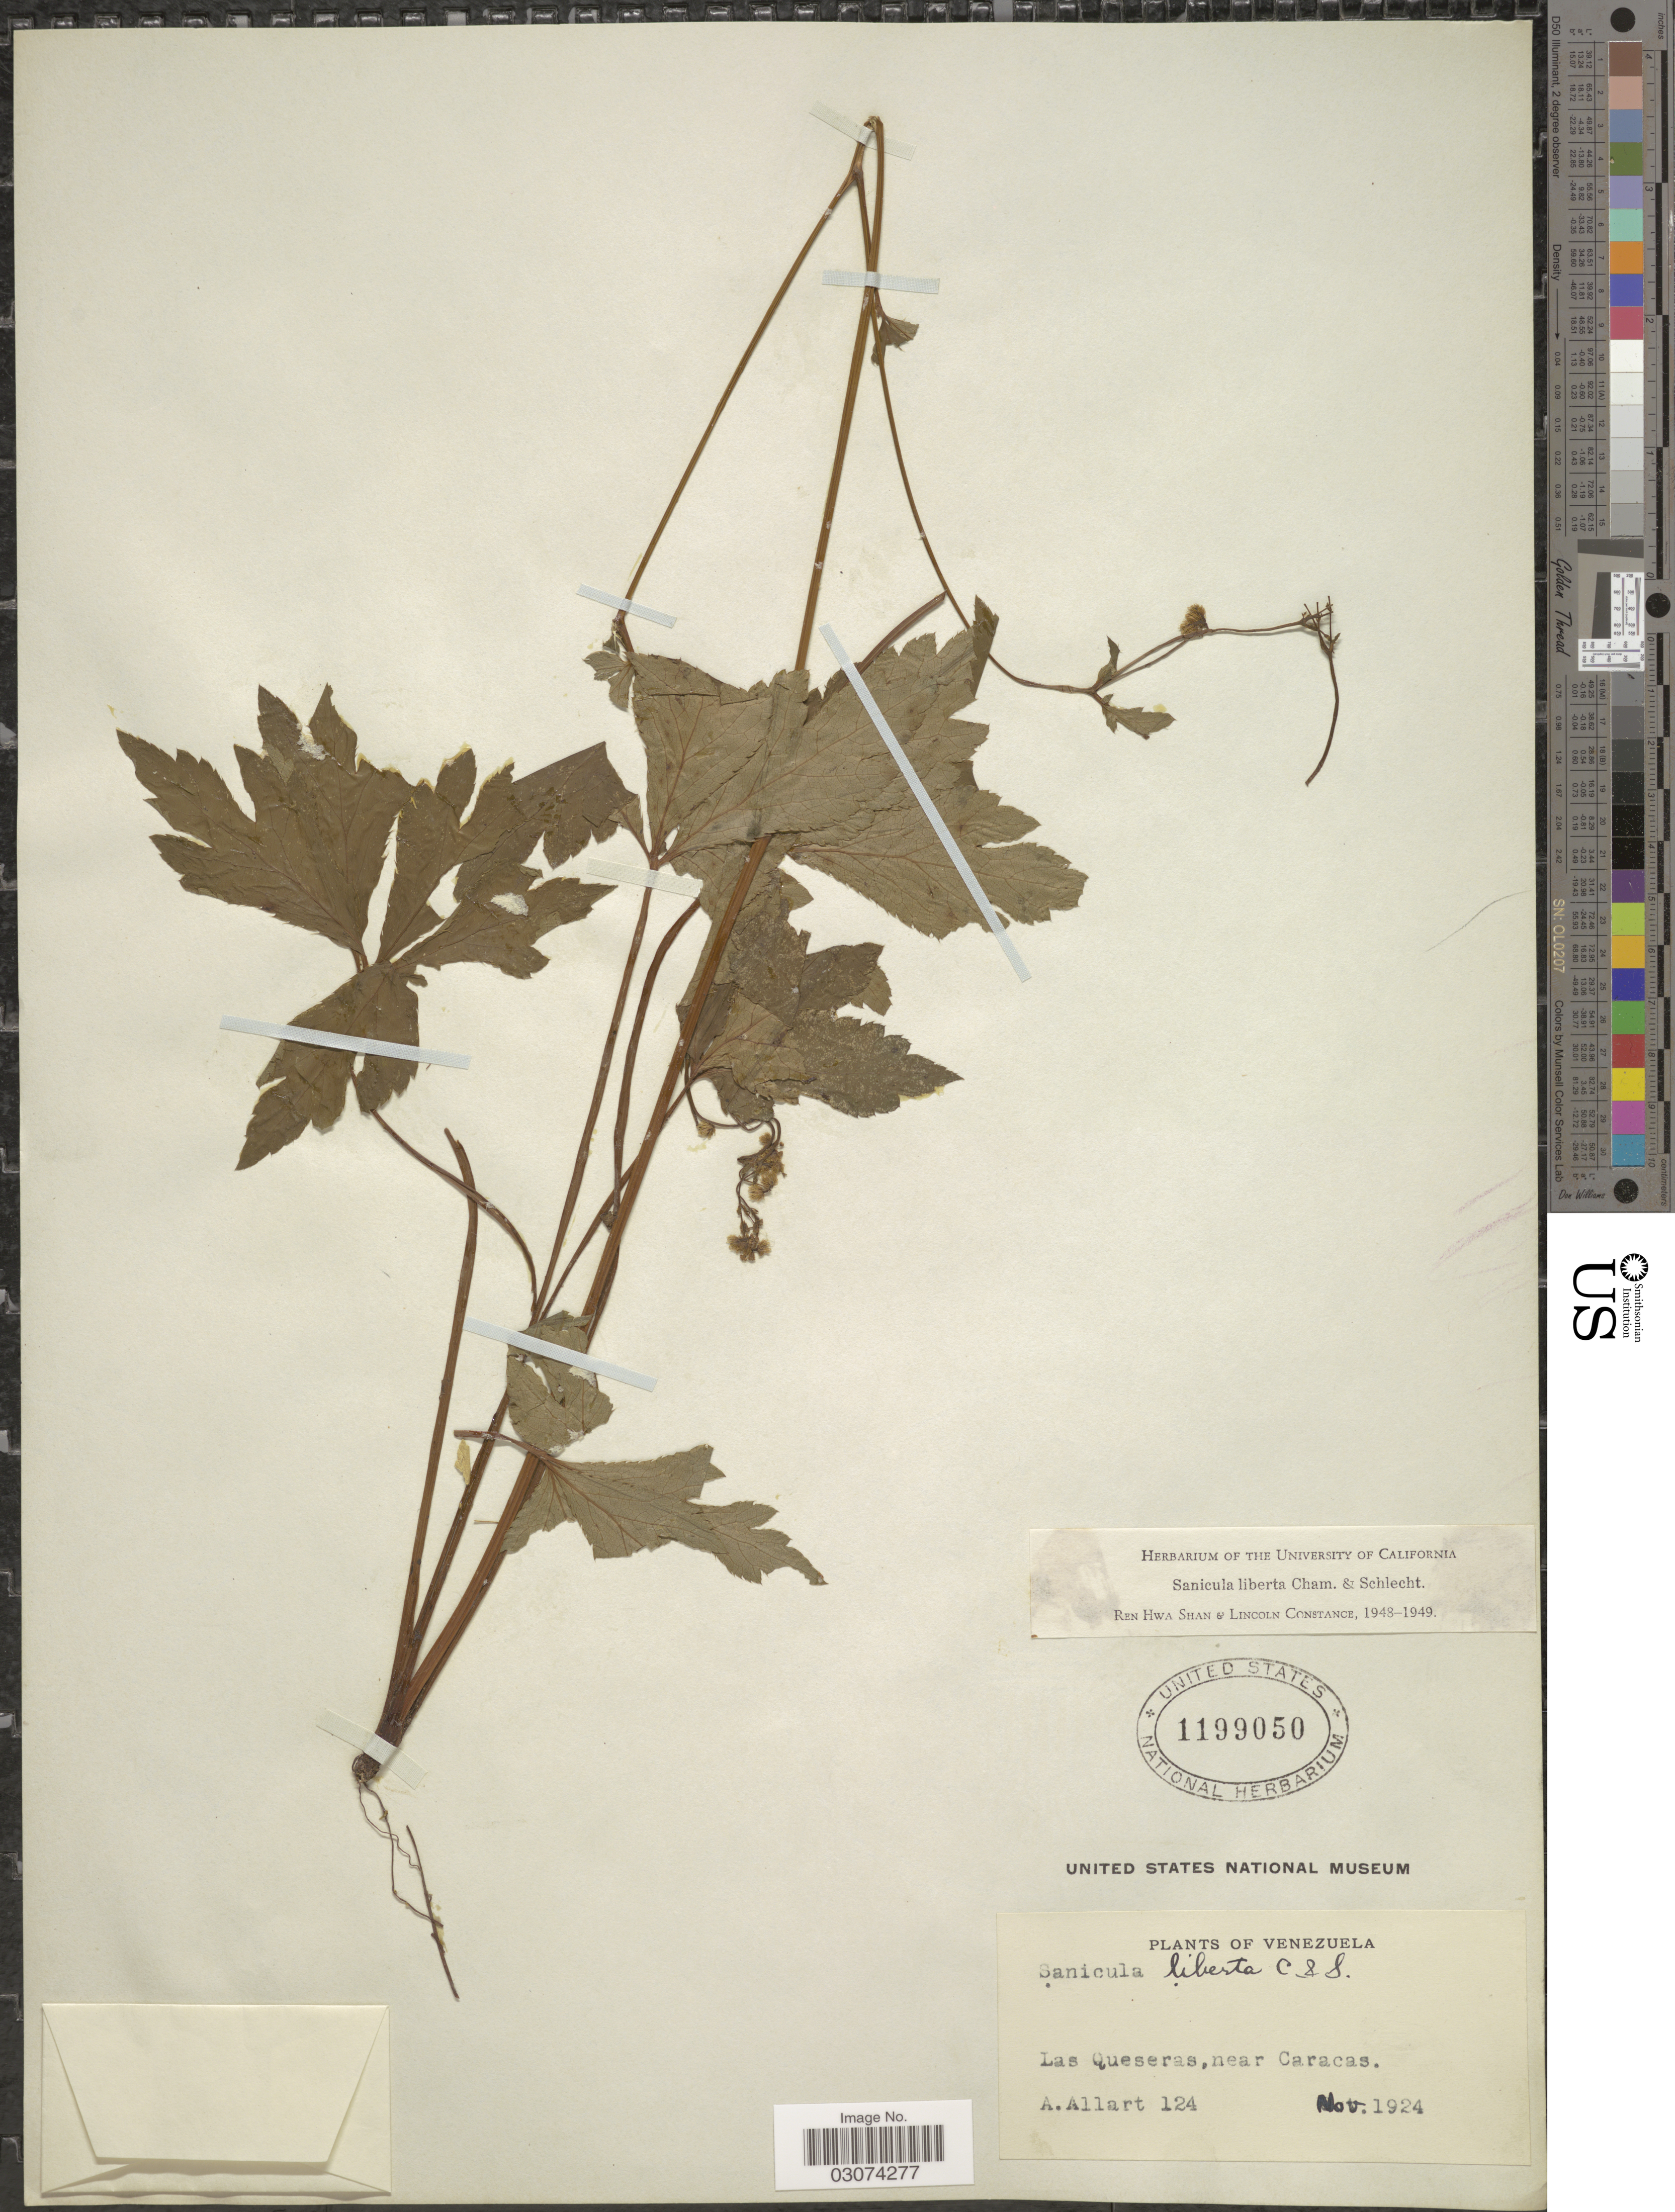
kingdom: Plantae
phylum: Tracheophyta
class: Magnoliopsida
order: Apiales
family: Apiaceae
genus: Sanicula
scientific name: Sanicula liberta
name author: Cham. & Schltdl.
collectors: A. Allart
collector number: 124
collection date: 1924-11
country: Venezuela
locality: Las Queseras, near Caracas.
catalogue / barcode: US 1199050